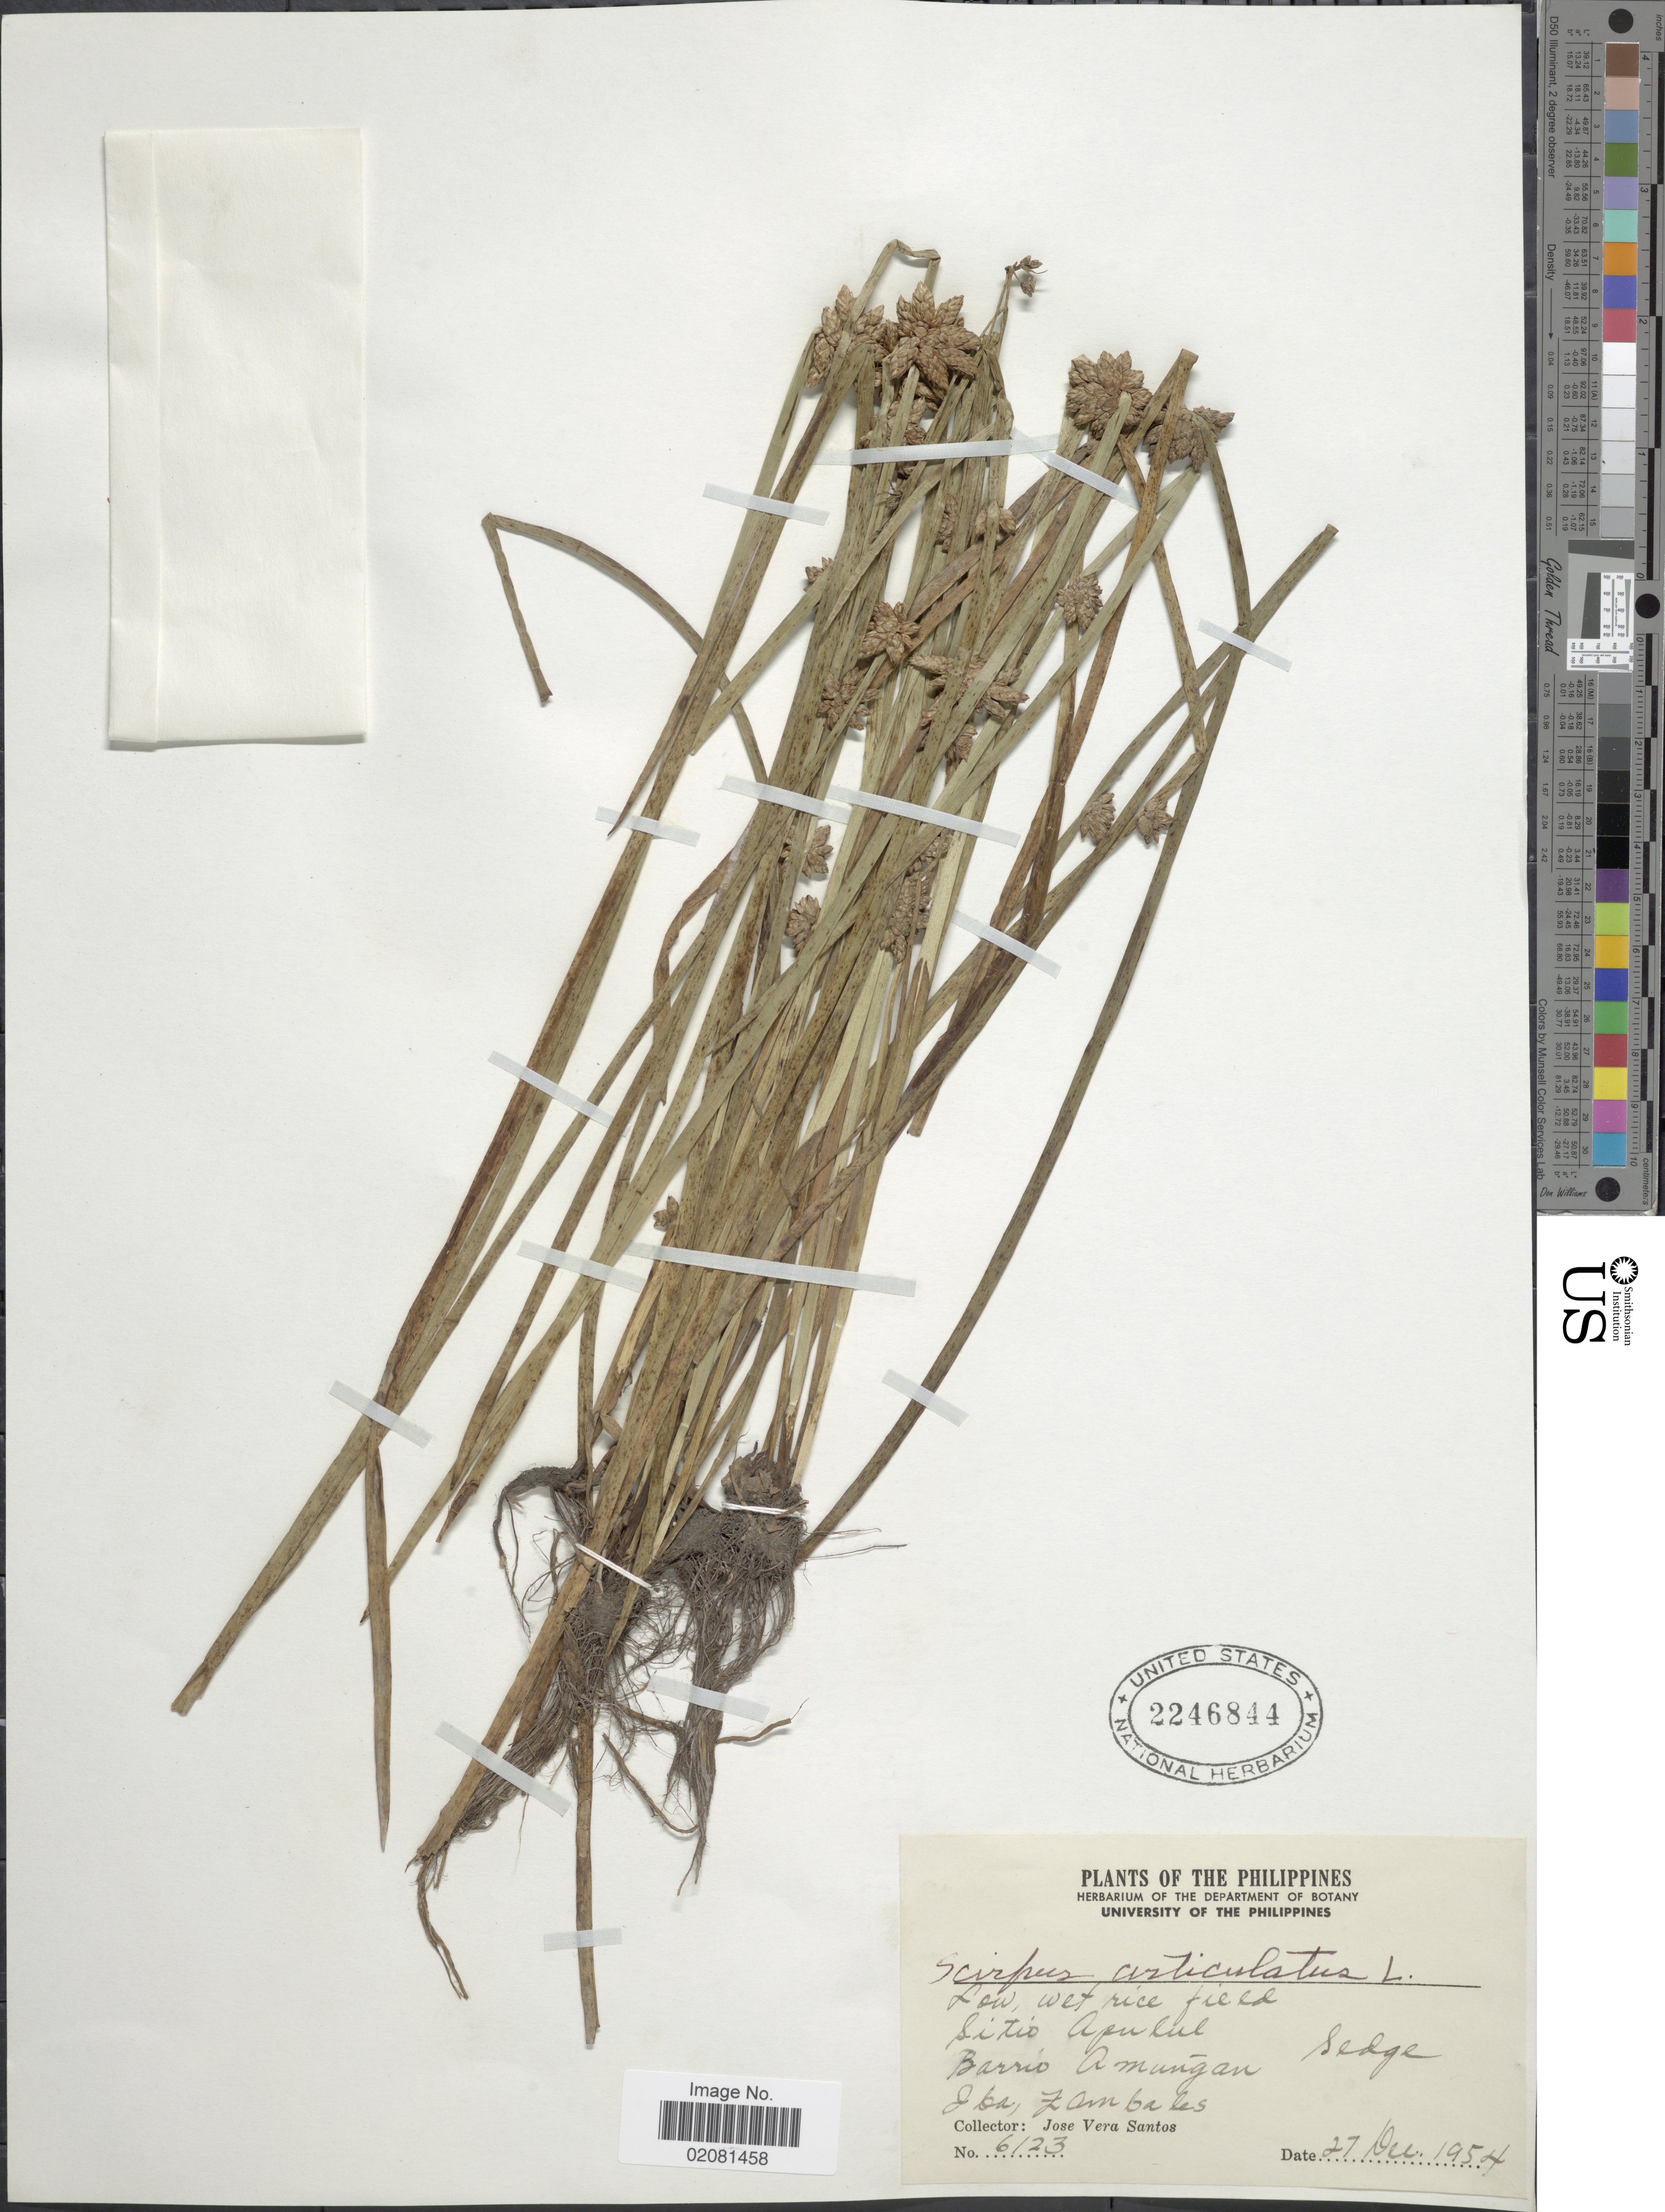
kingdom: Plantae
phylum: Tracheophyta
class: Liliopsida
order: Poales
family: Cyperaceae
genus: Schoenoplectus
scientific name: Schoenoplectus articulatus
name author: (L.) Palla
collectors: J. V. Santos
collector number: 6123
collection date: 1954-12-27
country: Philippines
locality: Sitio Apulul. Barrio Amungan. Iba, Zambales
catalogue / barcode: US 2246844